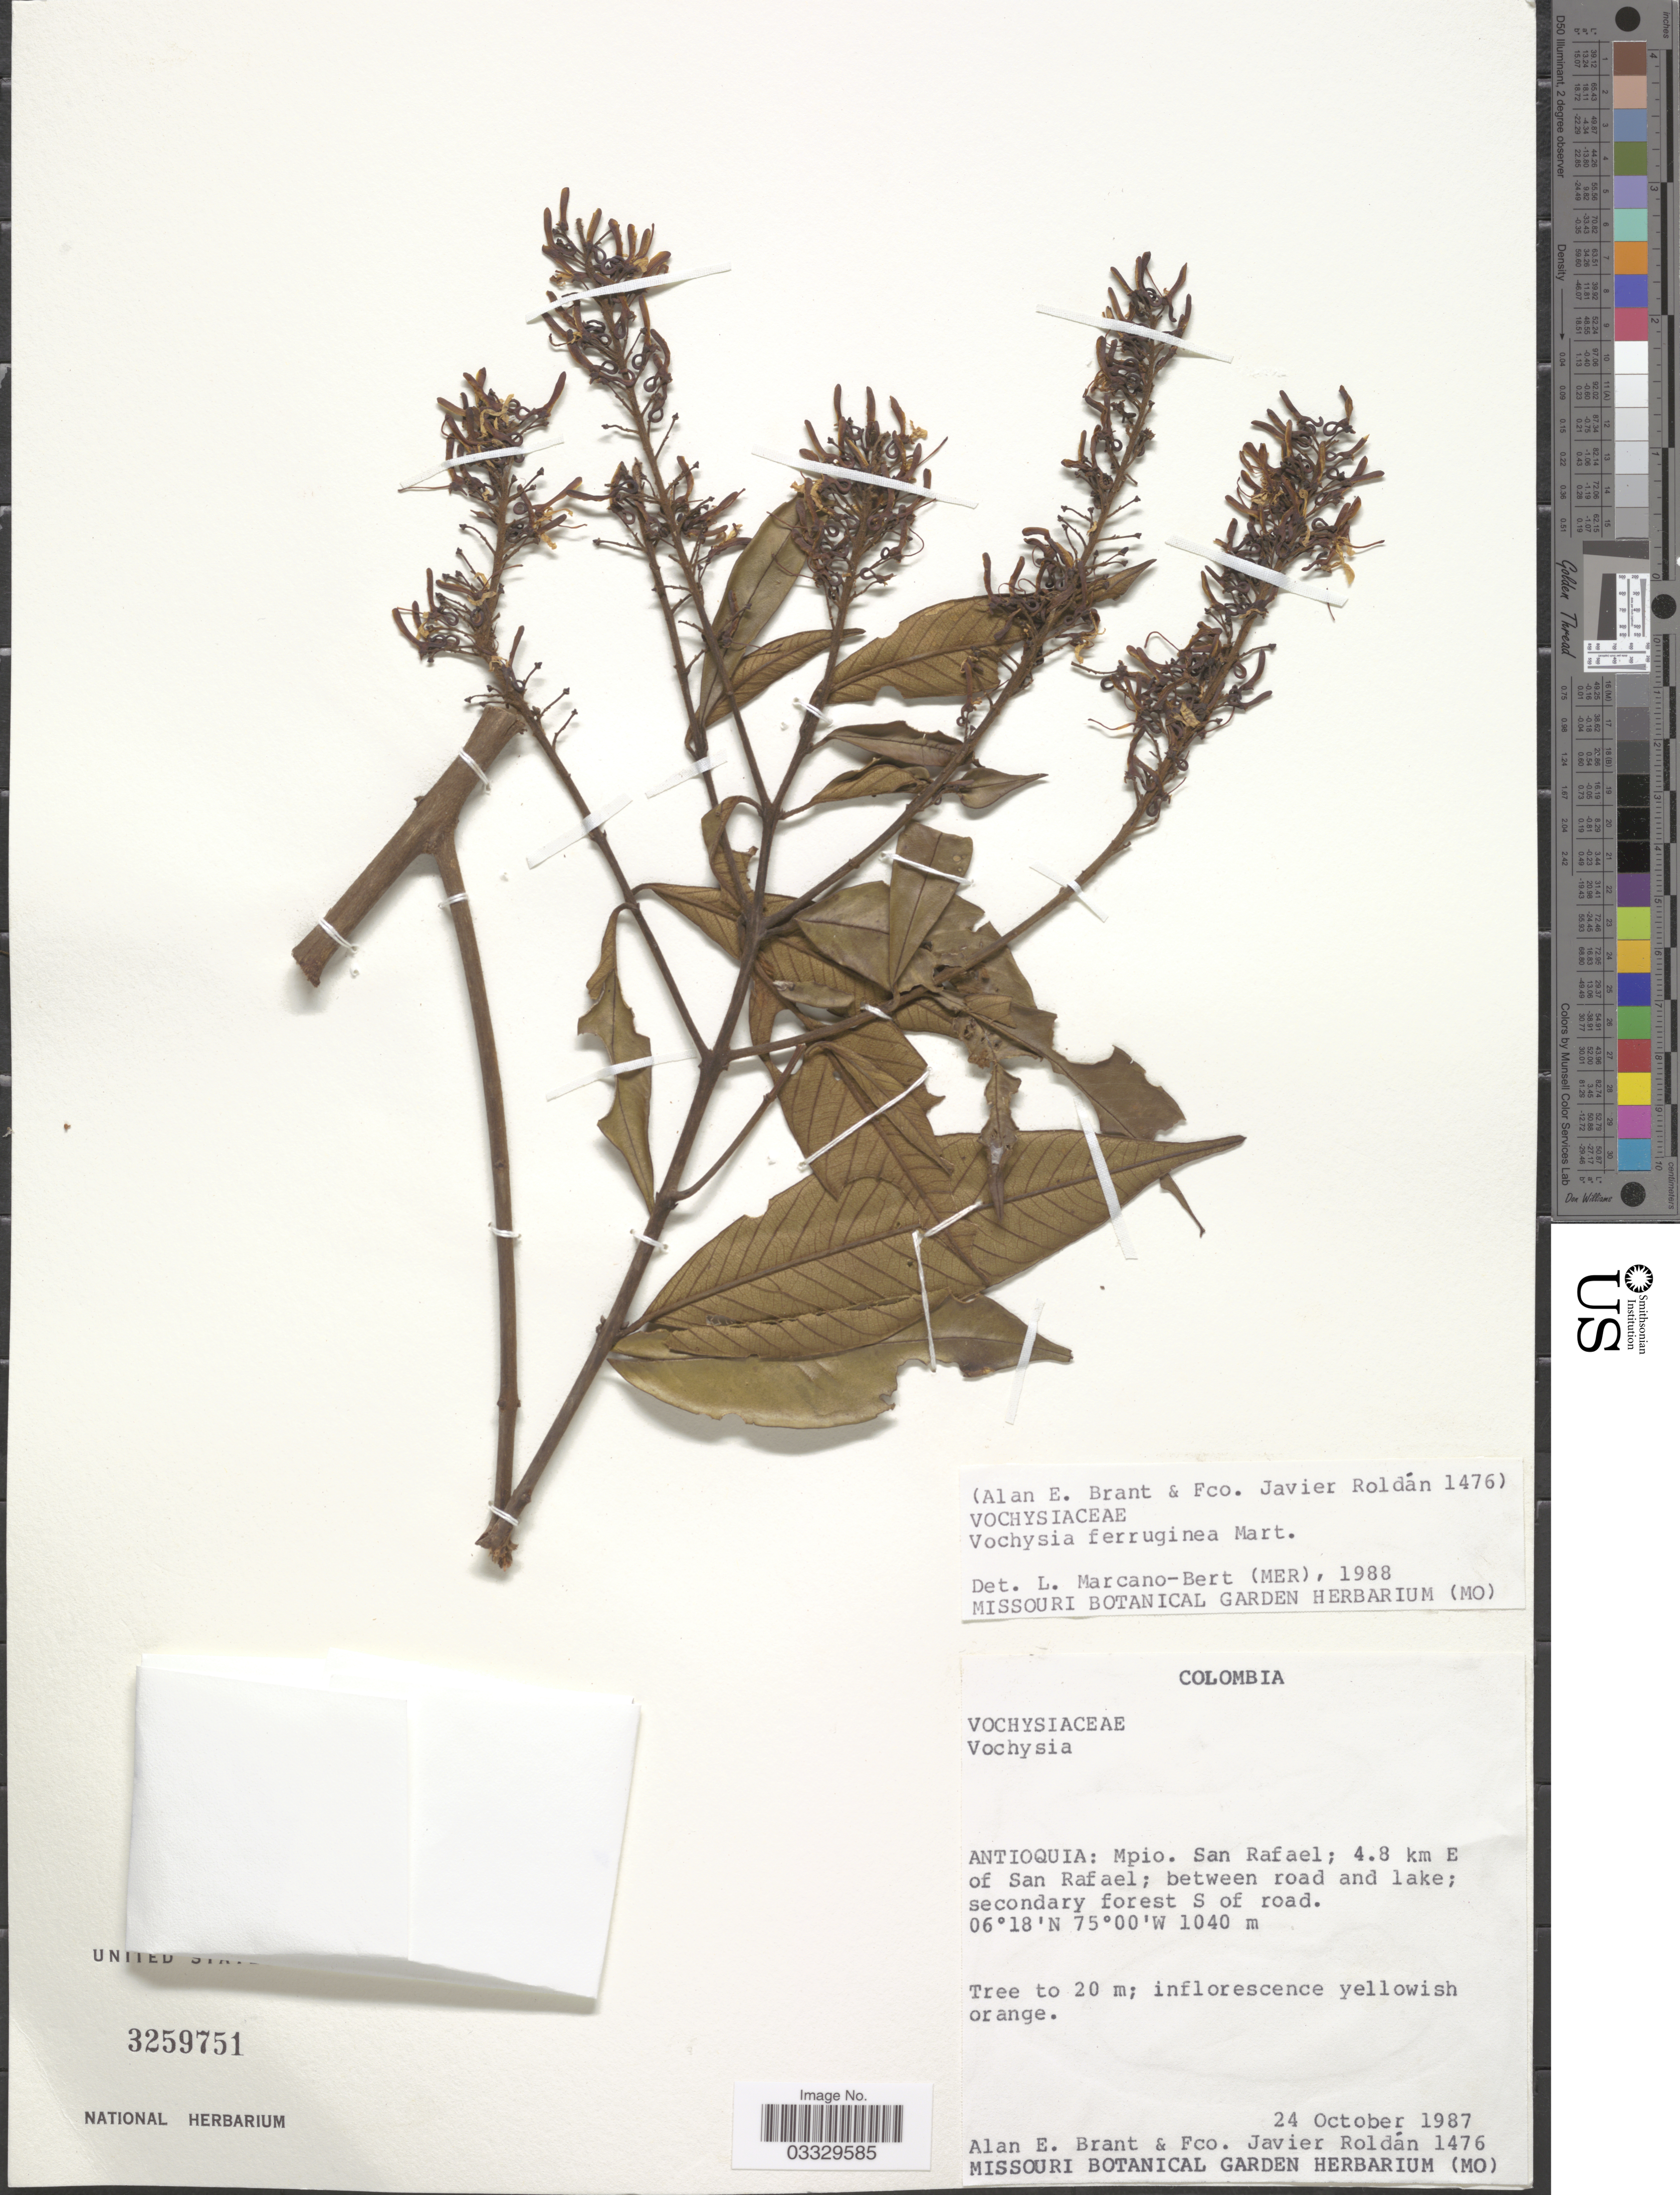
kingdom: Plantae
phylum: Tracheophyta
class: Magnoliopsida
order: Myrtales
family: Vochysiaceae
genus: Vochysia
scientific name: Vochysia ferruginea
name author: Mart.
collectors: A. Brant & F. J. Roldán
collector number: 1476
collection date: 1987-10-24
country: Colombia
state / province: Antioquia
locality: Mpio. San Rafael; 4.8 km E of San Rafael; between road and lake; secondary forest S of road.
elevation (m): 1040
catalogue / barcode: US 3259751